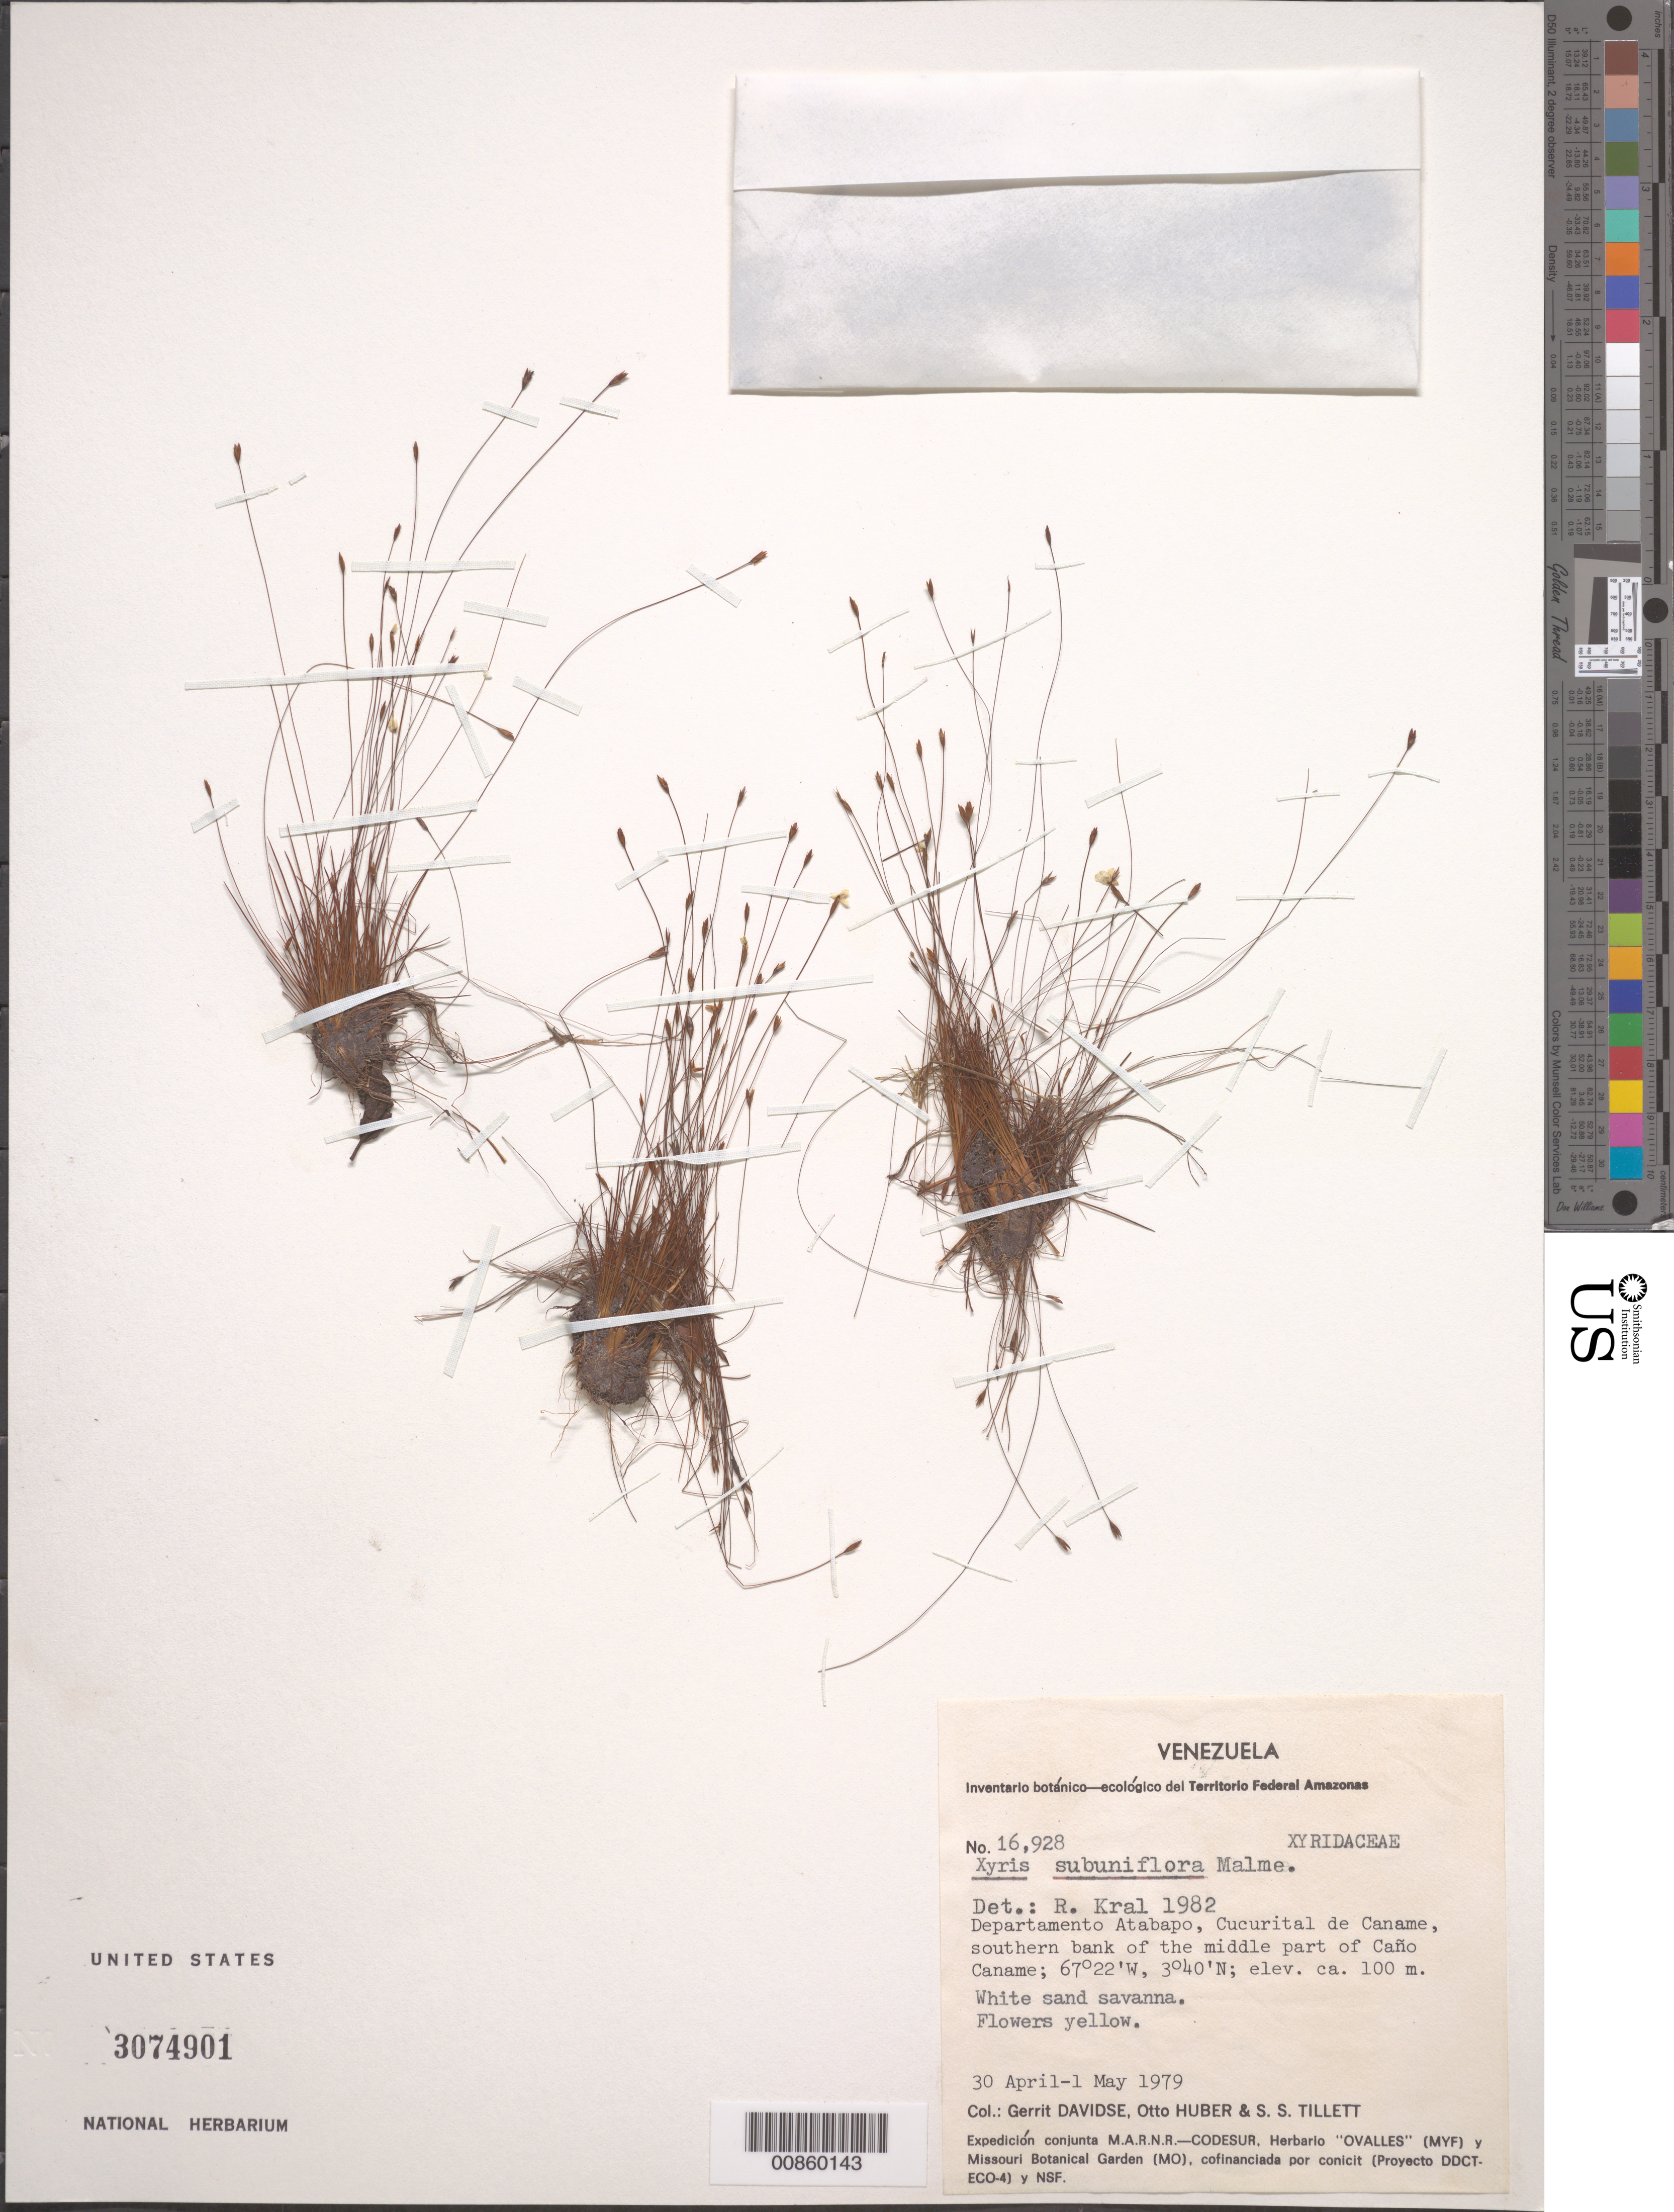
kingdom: Plantae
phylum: Tracheophyta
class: Liliopsida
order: Poales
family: Xyridaceae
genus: Xyris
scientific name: Xyris subuniflora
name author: Malme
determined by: Kral, Robert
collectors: G. Davidse, O. Huber & S. S. Tillett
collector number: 16928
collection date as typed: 30-Apr-79 to 1-May-79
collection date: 1979-04-30/1979-05-01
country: Venezuela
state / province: Amazonas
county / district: Atabapo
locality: Cucurital de Caname, southern bank of the middle part of Caño Caname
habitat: White sand savanna.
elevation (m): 100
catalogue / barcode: US 3074901